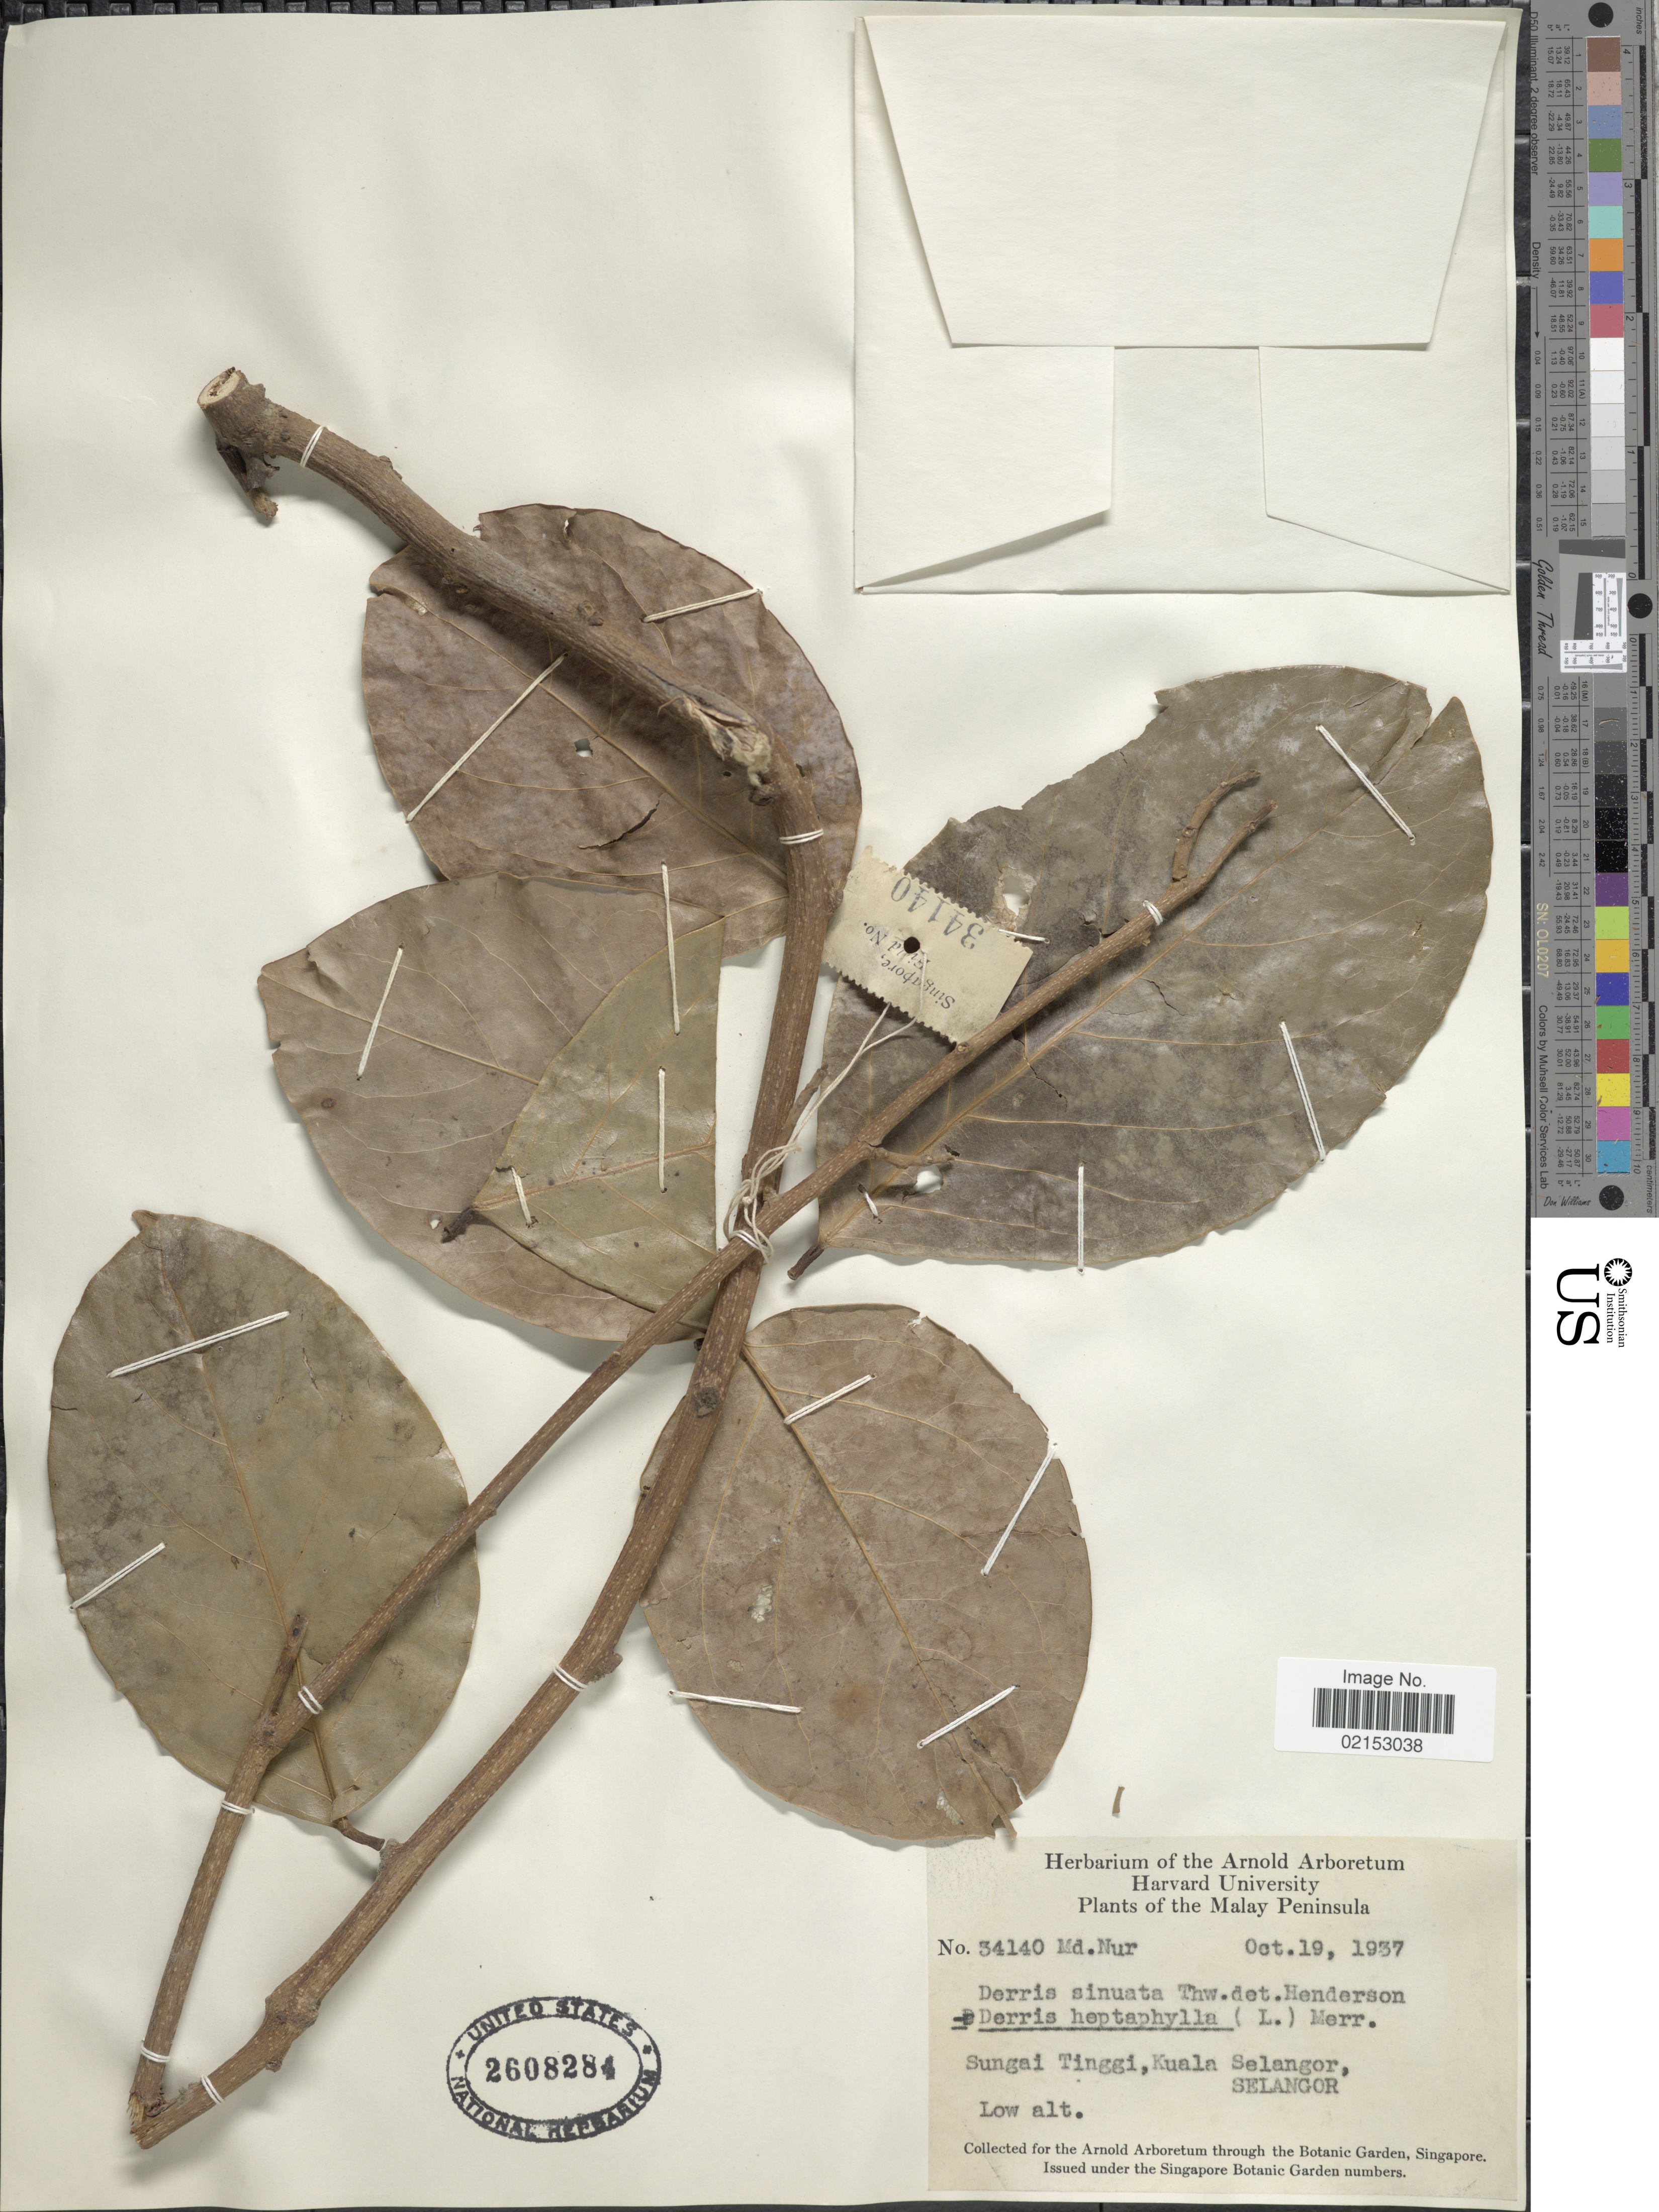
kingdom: Plantae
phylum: Tracheophyta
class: Magnoliopsida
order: Fabales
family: Fabaceae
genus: Aganope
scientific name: Aganope heptaphylla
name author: (L.) Polhill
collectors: M. Nur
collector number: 34140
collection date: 1937-10-19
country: Malaysia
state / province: Selangor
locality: Malay Peninsula, Sungai Tinggi, Kuala Selangor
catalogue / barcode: US 2608284